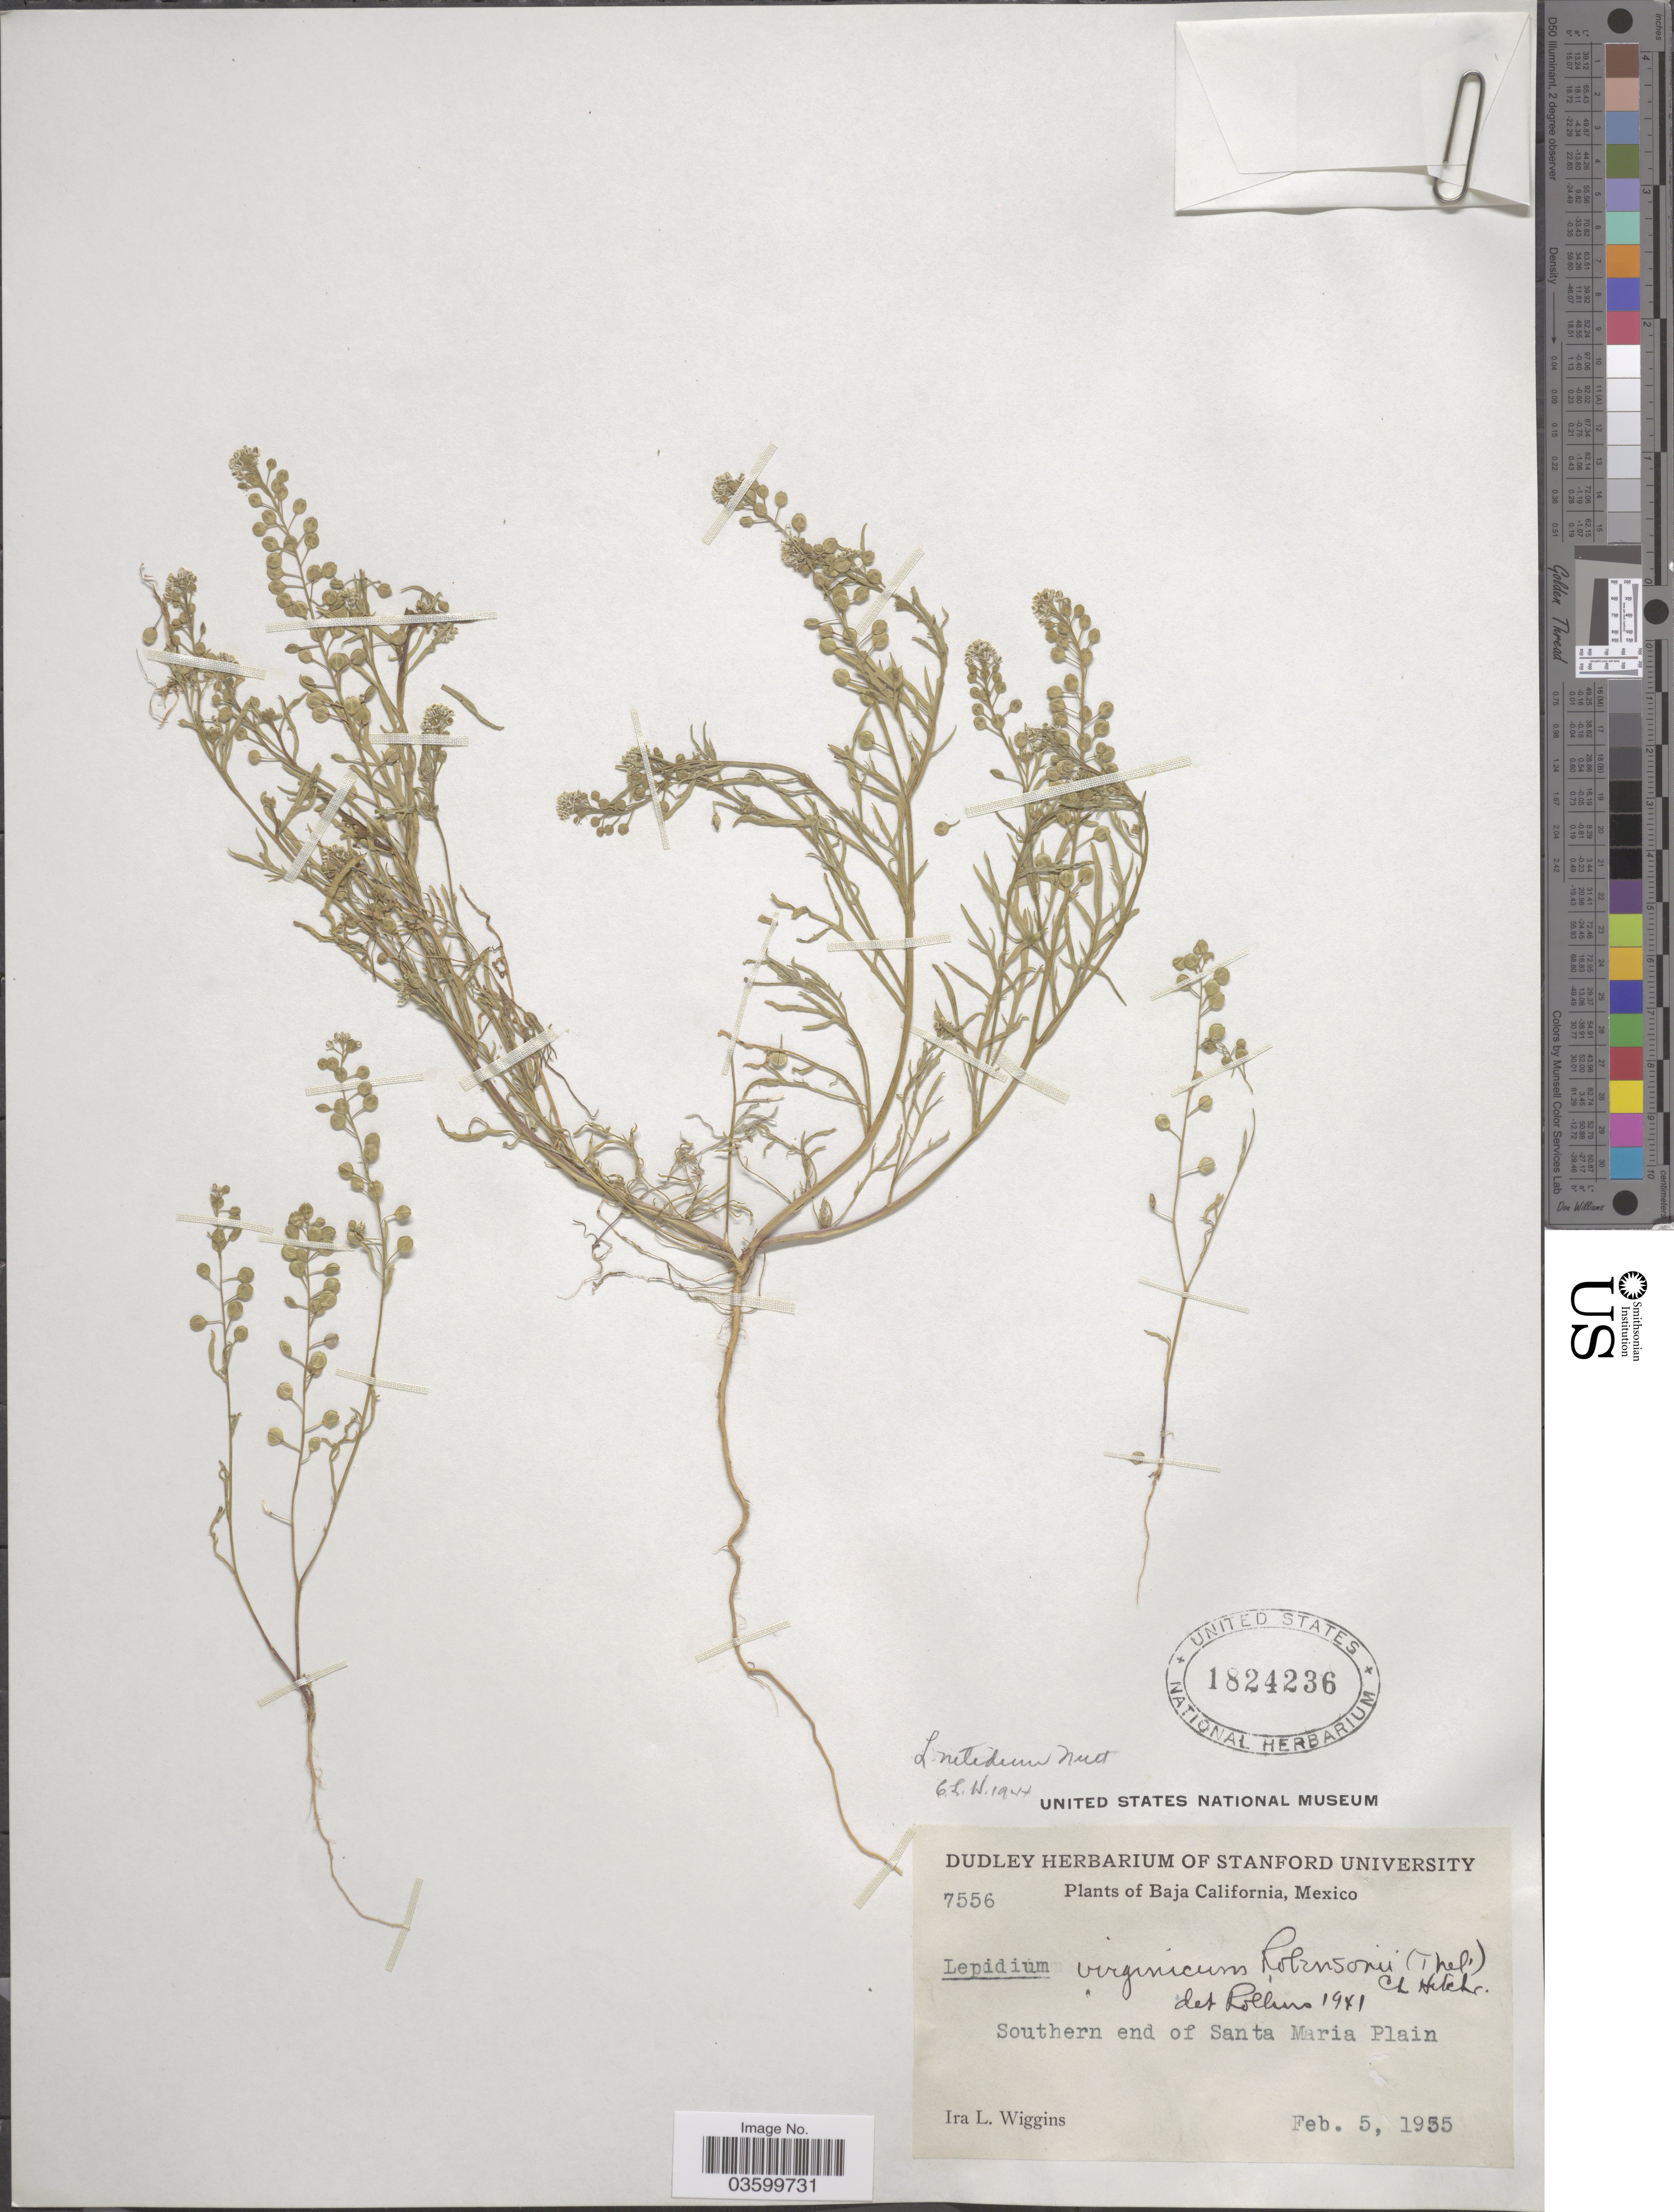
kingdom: Plantae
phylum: Tracheophyta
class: Magnoliopsida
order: Brassicales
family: Brassicaceae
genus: Lepidium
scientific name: Lepidium nitidum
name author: Nutt.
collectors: I. L. Wiggins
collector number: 7556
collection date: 1955-02-05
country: Mexico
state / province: Baja California Sur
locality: Southern end of Santa Maria Plain.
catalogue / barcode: US 1824236